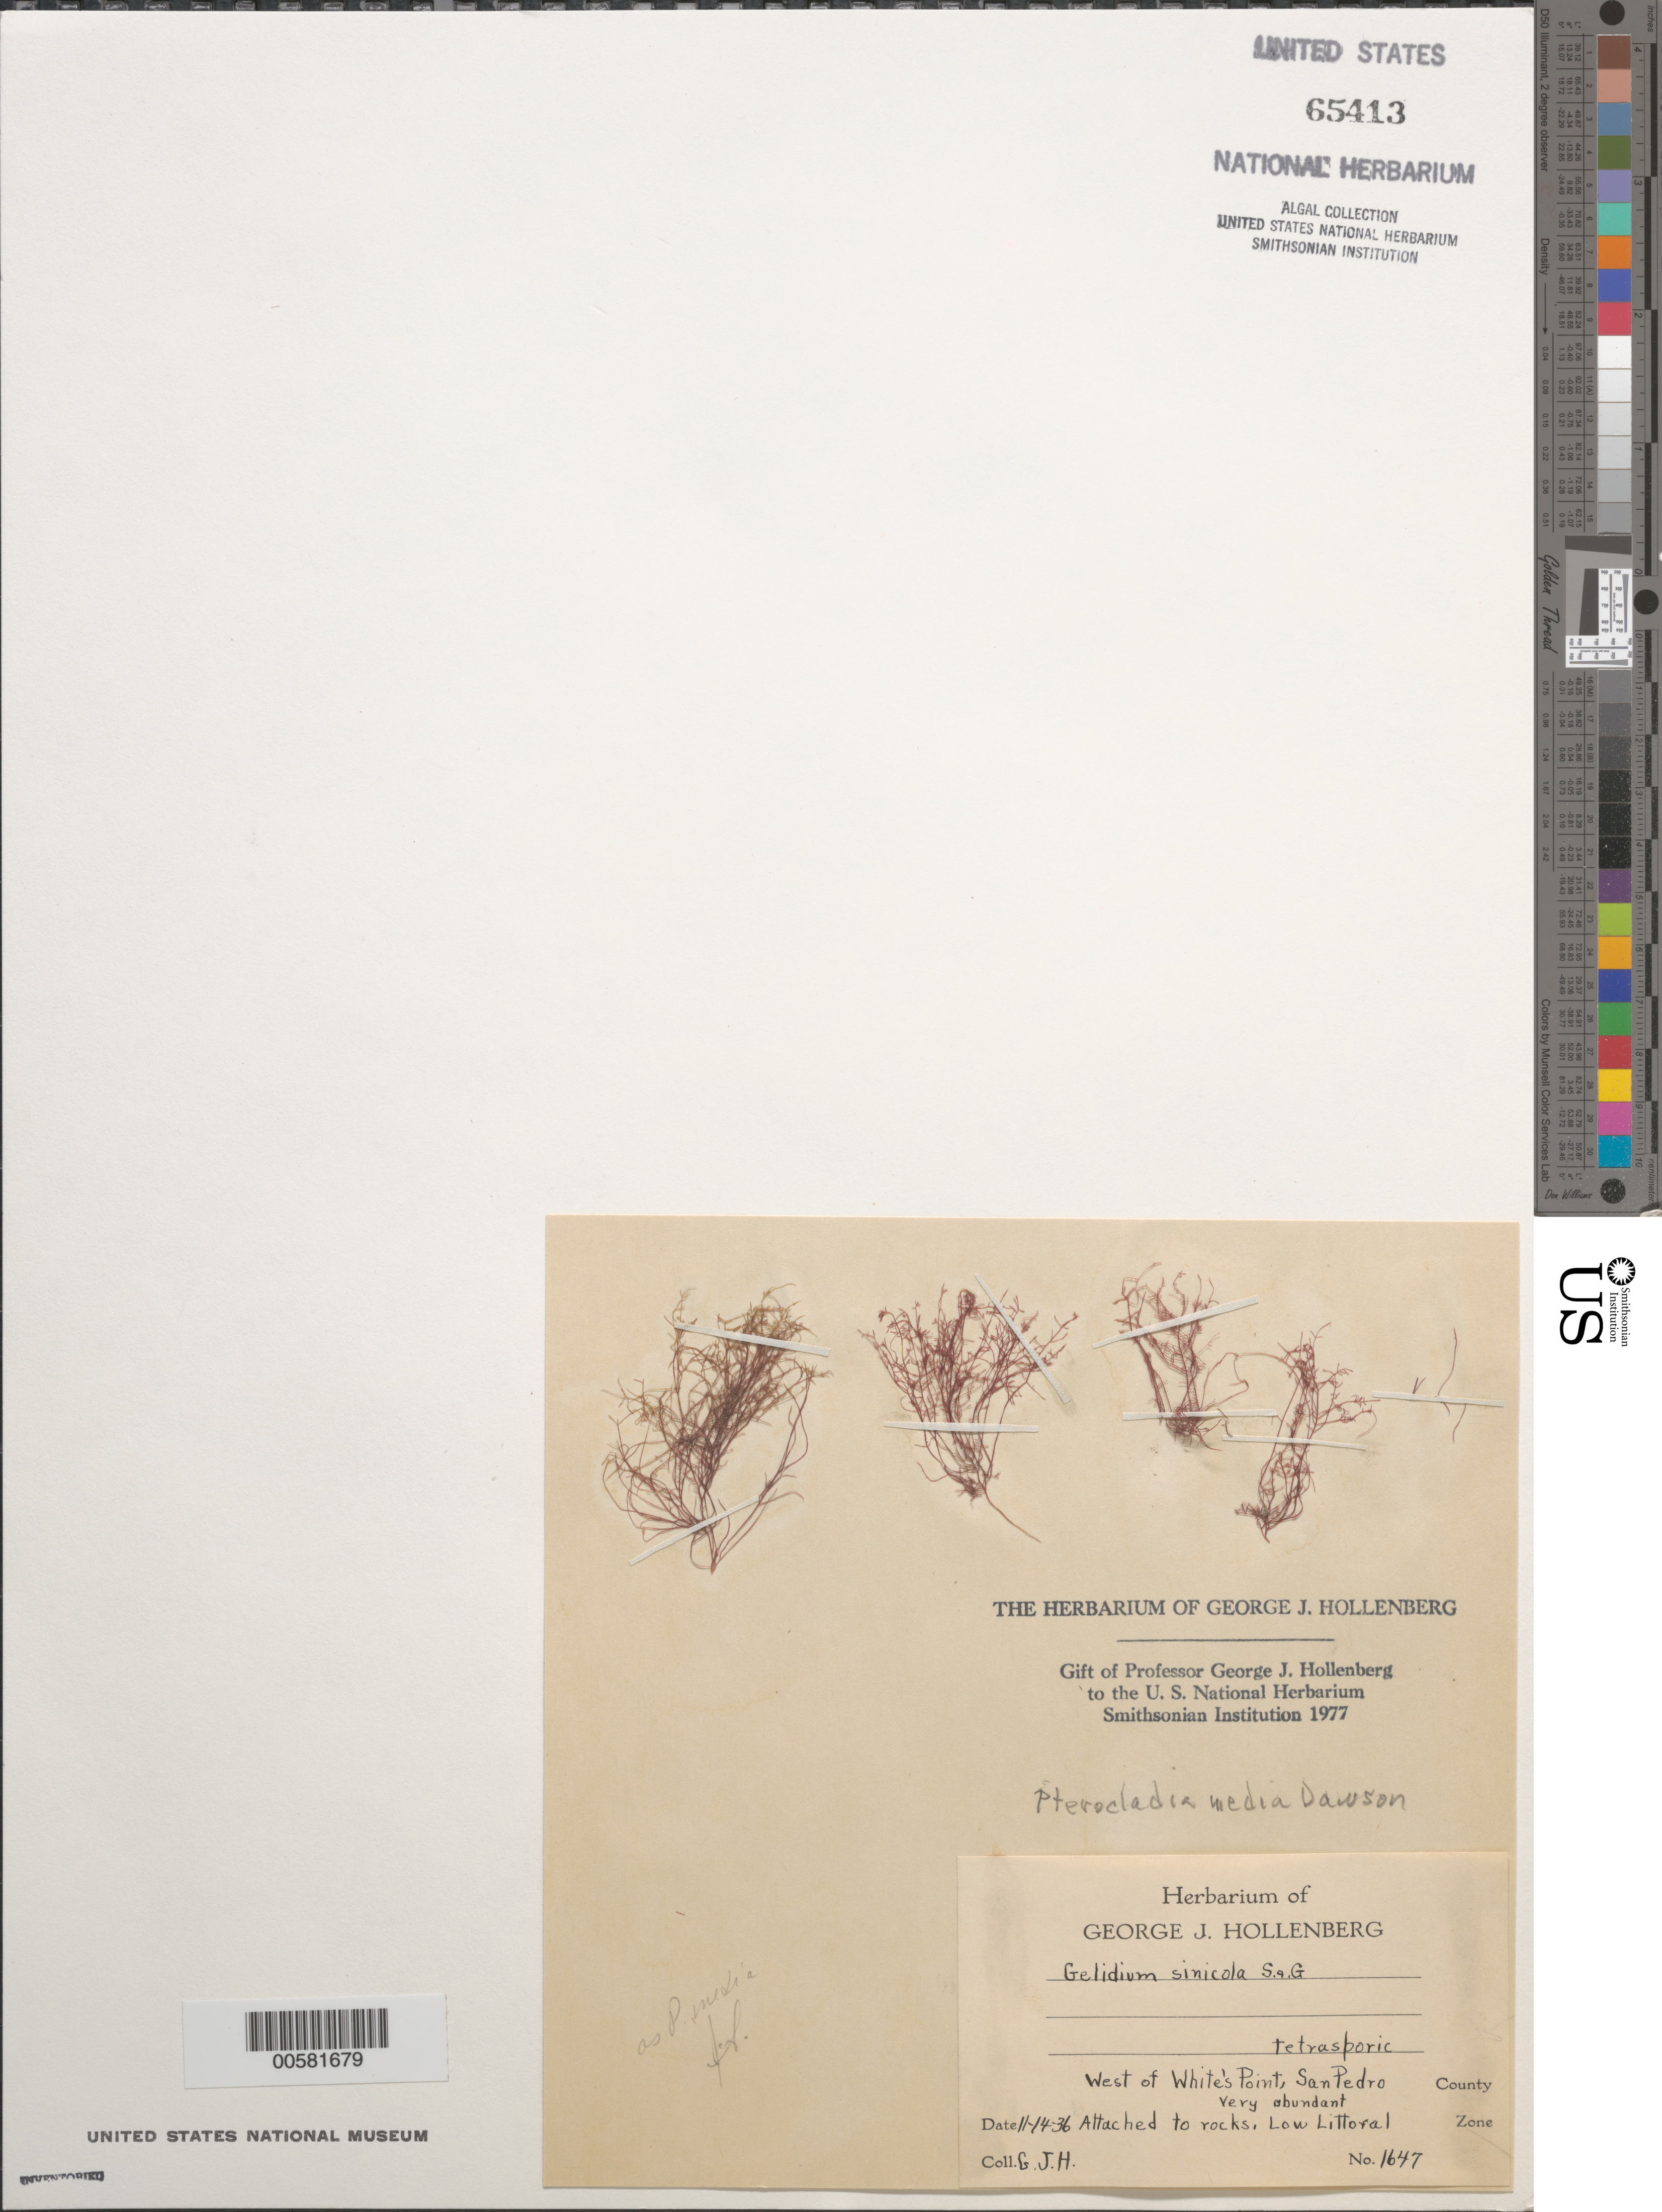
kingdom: Plantae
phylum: Rhodophyta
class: Florideophyceae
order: Gelidiales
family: Pterocladiaceae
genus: Pterocladiella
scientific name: Pterocladiella media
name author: (E.Y. Dawson) G.H. Boo & K.A. Miller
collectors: G. Hollenberg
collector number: GJH 1647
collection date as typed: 14 Nov 1936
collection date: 1936-11-14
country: United States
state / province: California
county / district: Los Angeles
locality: San Pedro, west of White's Point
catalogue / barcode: US 65413